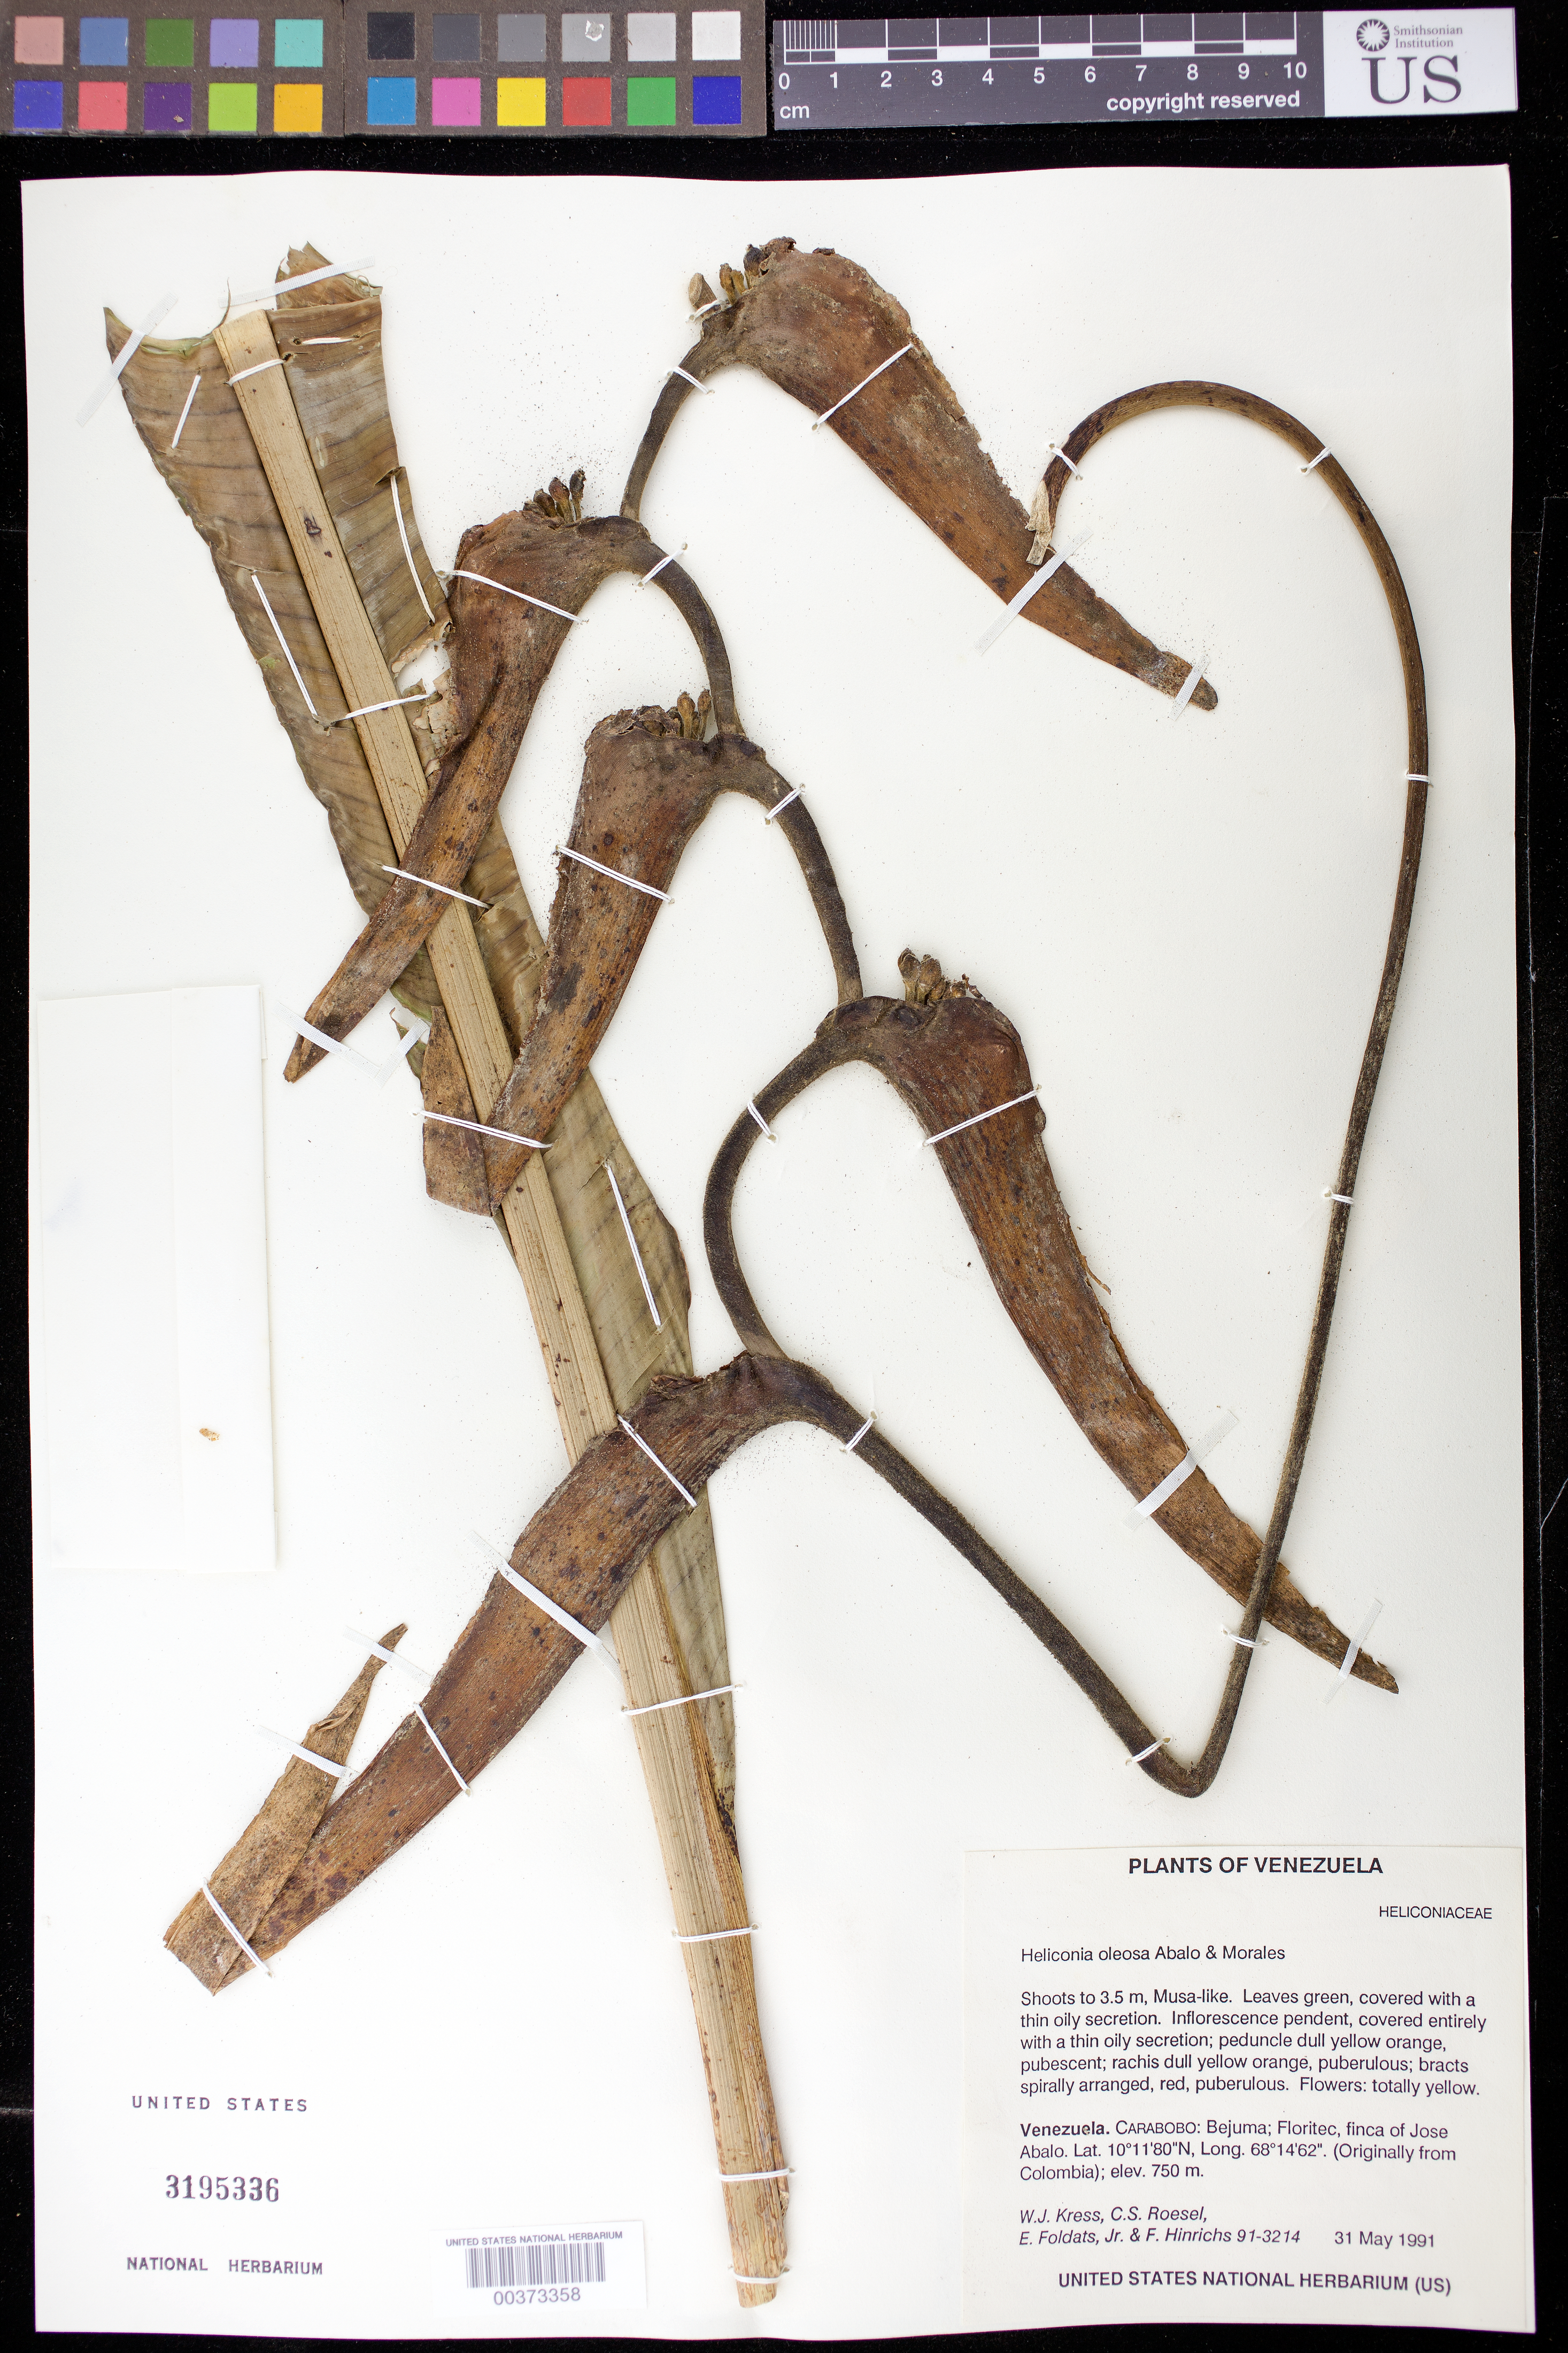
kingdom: Plantae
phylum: Tracheophyta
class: Liliopsida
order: Zingiberales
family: Heliconiaceae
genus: Heliconia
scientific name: Heliconia oleosa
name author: Abalo & G. Morales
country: Colombia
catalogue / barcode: US 3195336